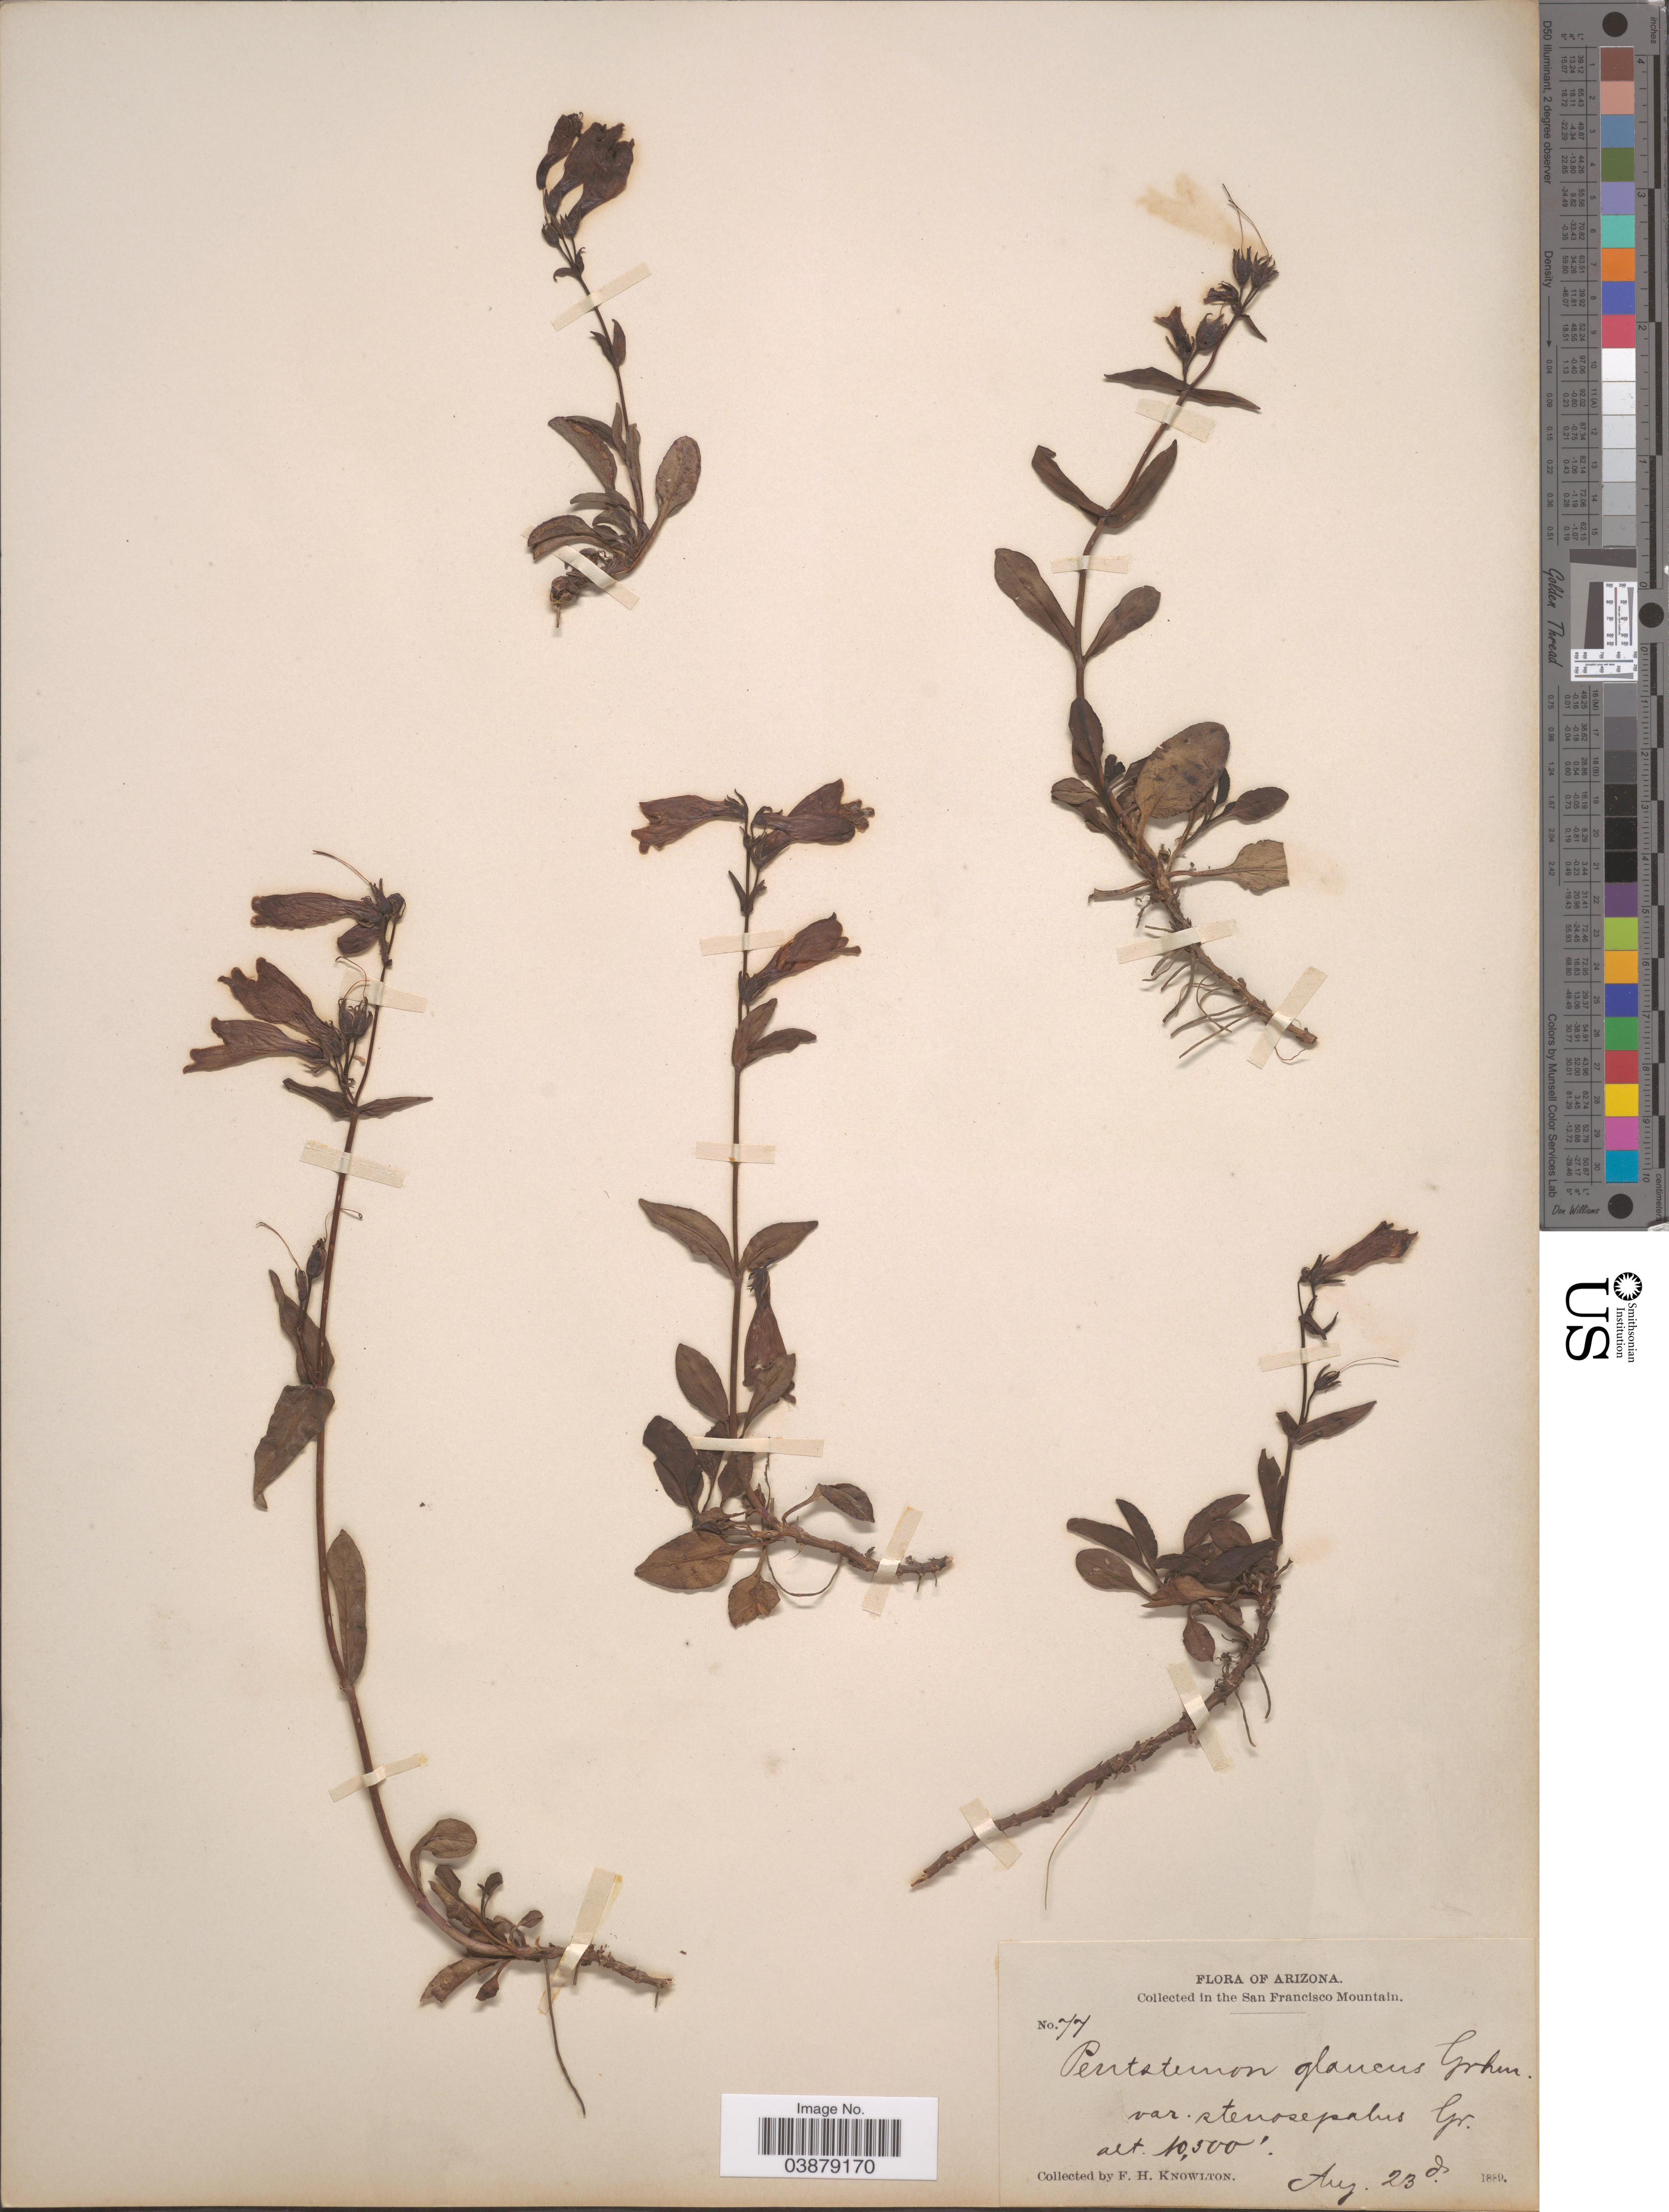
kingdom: Plantae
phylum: Tracheophyta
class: Magnoliopsida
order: Lamiales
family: Plantaginaceae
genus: Penstemon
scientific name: Penstemon whippleanus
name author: A. Gray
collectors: F. H. Knowlton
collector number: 77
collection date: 1889-08-23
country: United States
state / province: Arizona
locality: In the San Francisco Mountain.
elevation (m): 3200